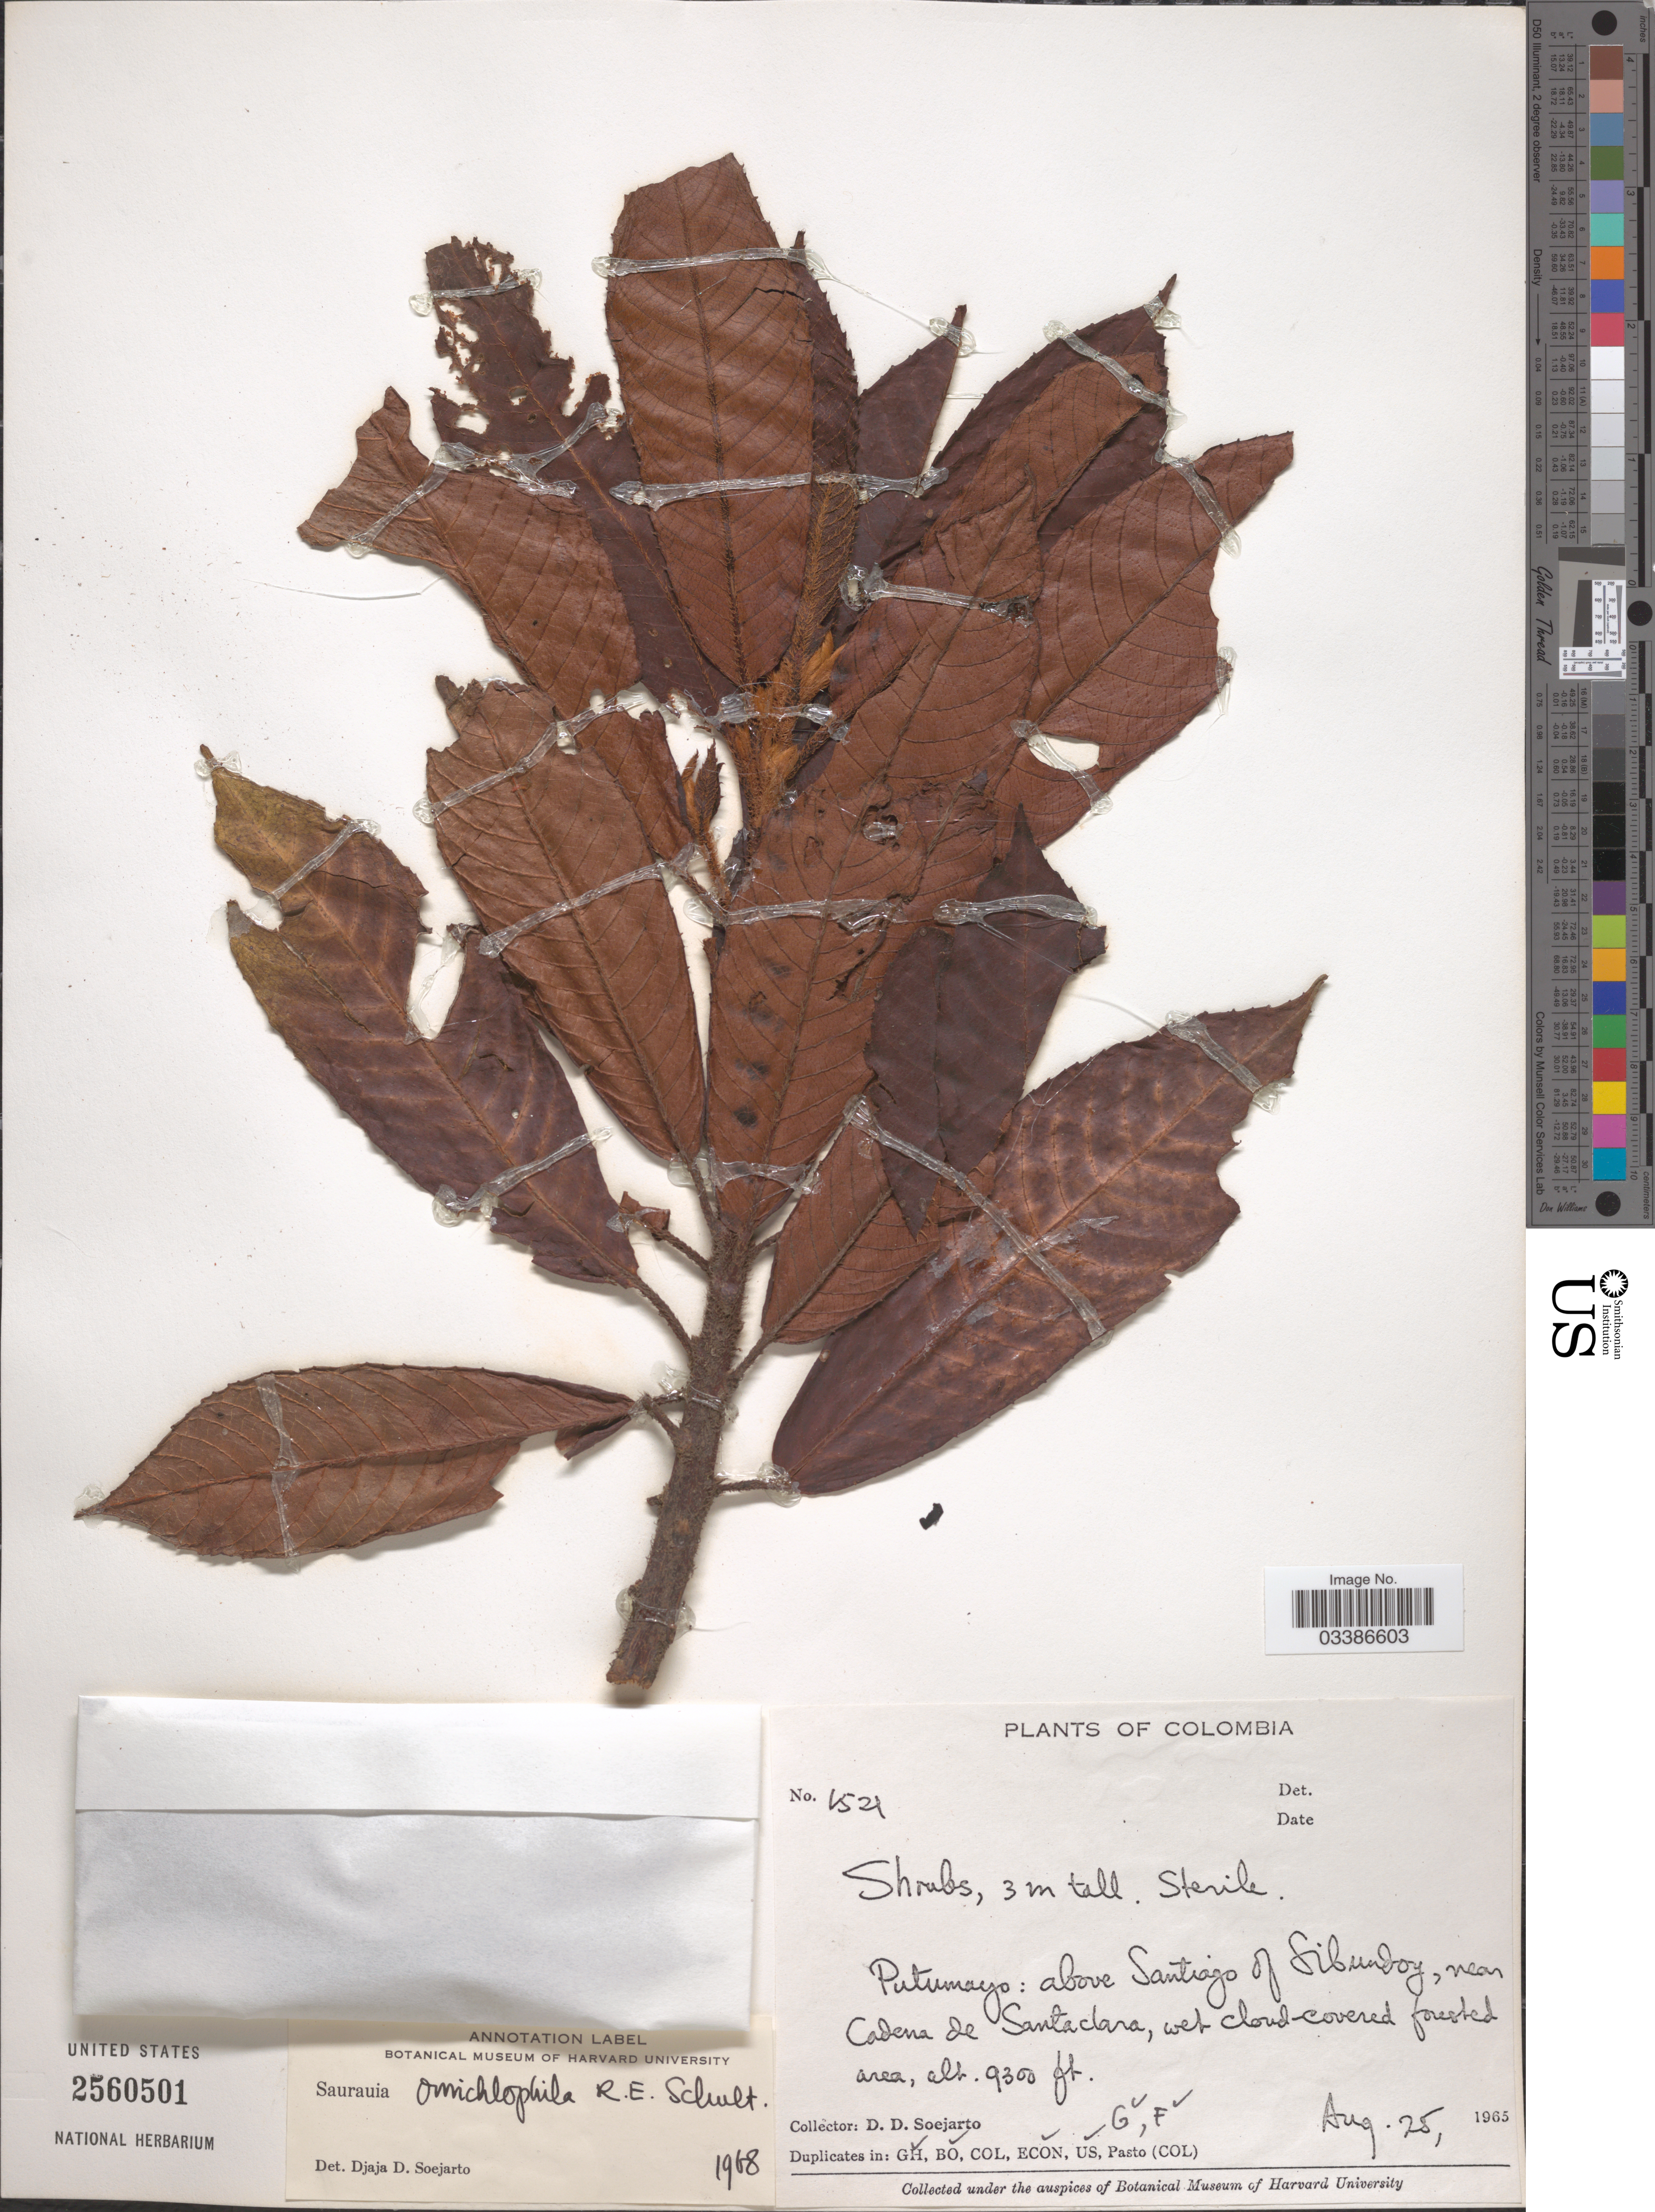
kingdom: Plantae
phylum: Tracheophyta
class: Magnoliopsida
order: Ericales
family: Actinidiaceae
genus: Saurauia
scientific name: Saurauia omichlophila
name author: R.E. Schult.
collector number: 1521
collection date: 1965-08-25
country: Colombia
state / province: Putumayo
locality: Above Santiago of Sibundoy, near Cadena de Santaclara.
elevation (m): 2835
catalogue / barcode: US 2560501